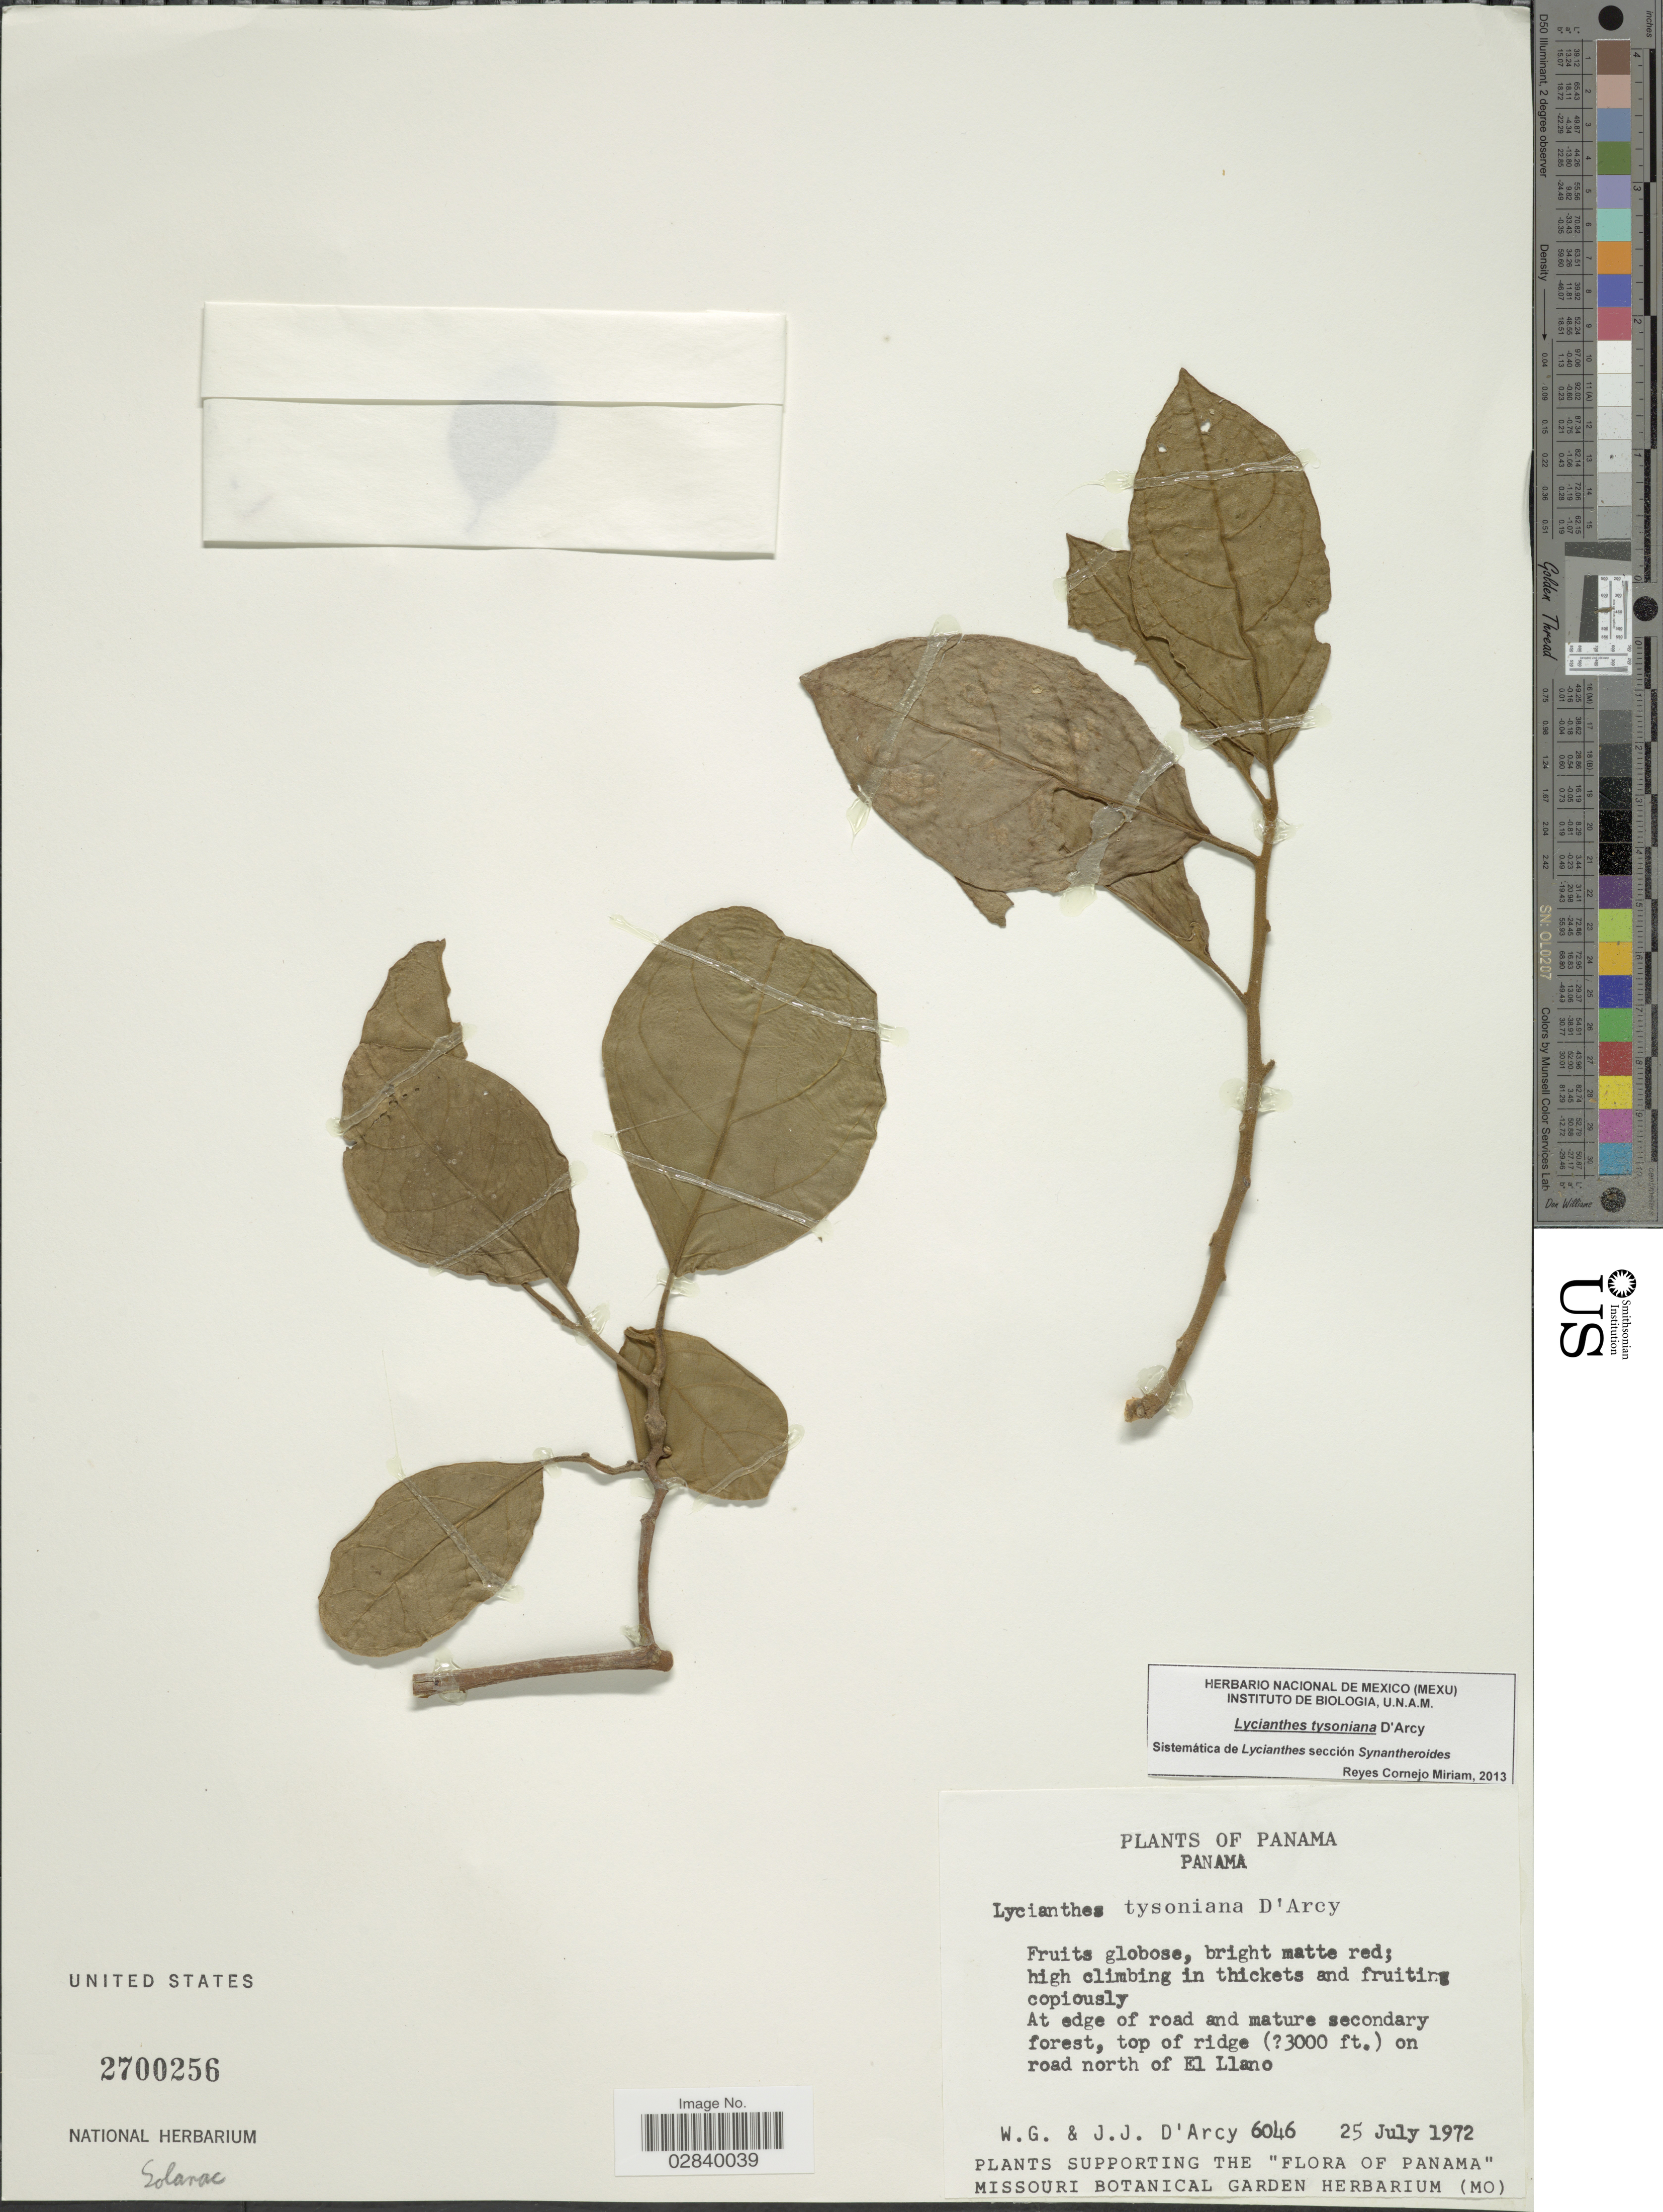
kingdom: Plantae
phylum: Tracheophyta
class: Magnoliopsida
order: Solanales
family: Solanaceae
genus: Lycianthes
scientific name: Lycianthes tysoniana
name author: D'Arcy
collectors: W. G. D'Arcy & J. J. D'Arcy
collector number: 6046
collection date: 1972-07-25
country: Panama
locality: At edge of road and mature secondary forest, top of ridge on road north of El Llano.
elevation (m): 914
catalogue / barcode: US 2700256